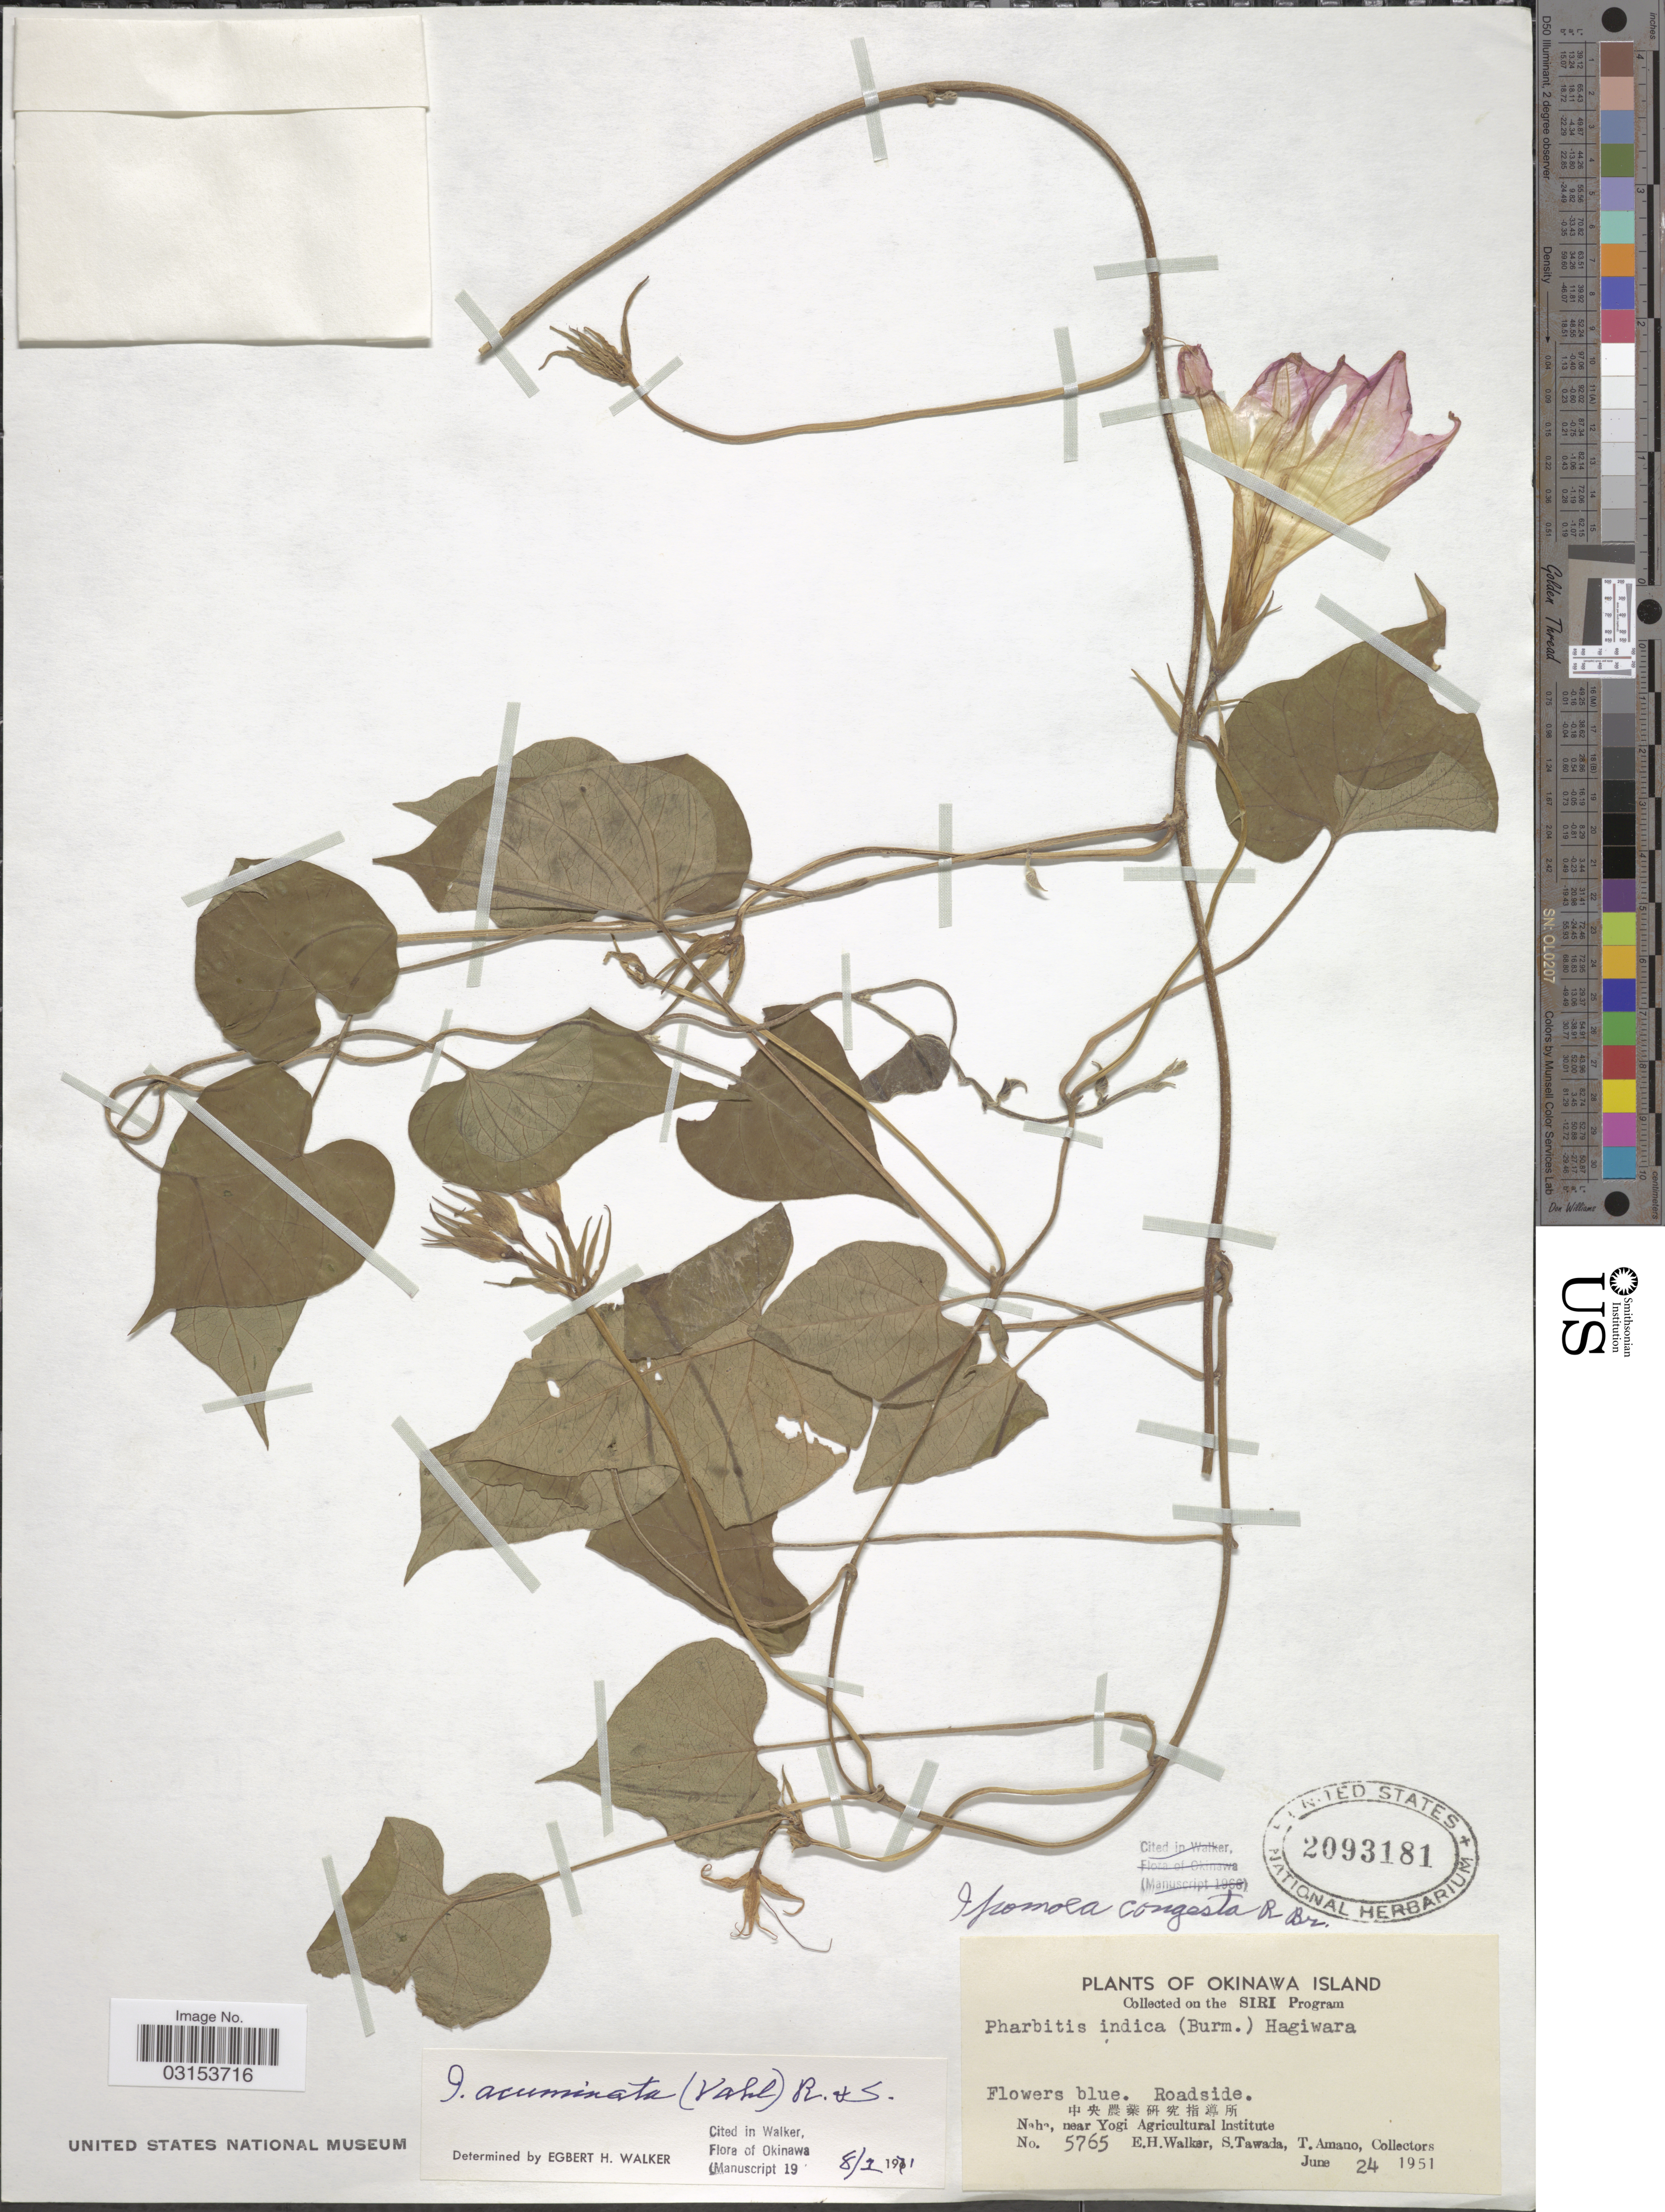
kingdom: Plantae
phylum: Tracheophyta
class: Magnoliopsida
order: Solanales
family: Convolvulaceae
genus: Ipomoea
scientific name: Ipomoea acuminata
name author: (Vahl) Roem. & Schult.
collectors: E. H. Walker, S. Tawada & T. Amano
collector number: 5765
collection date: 1951-06-24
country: Japan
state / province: Okinawa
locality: Naha, near Yogi Agricultural Institute.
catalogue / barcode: US 2093181